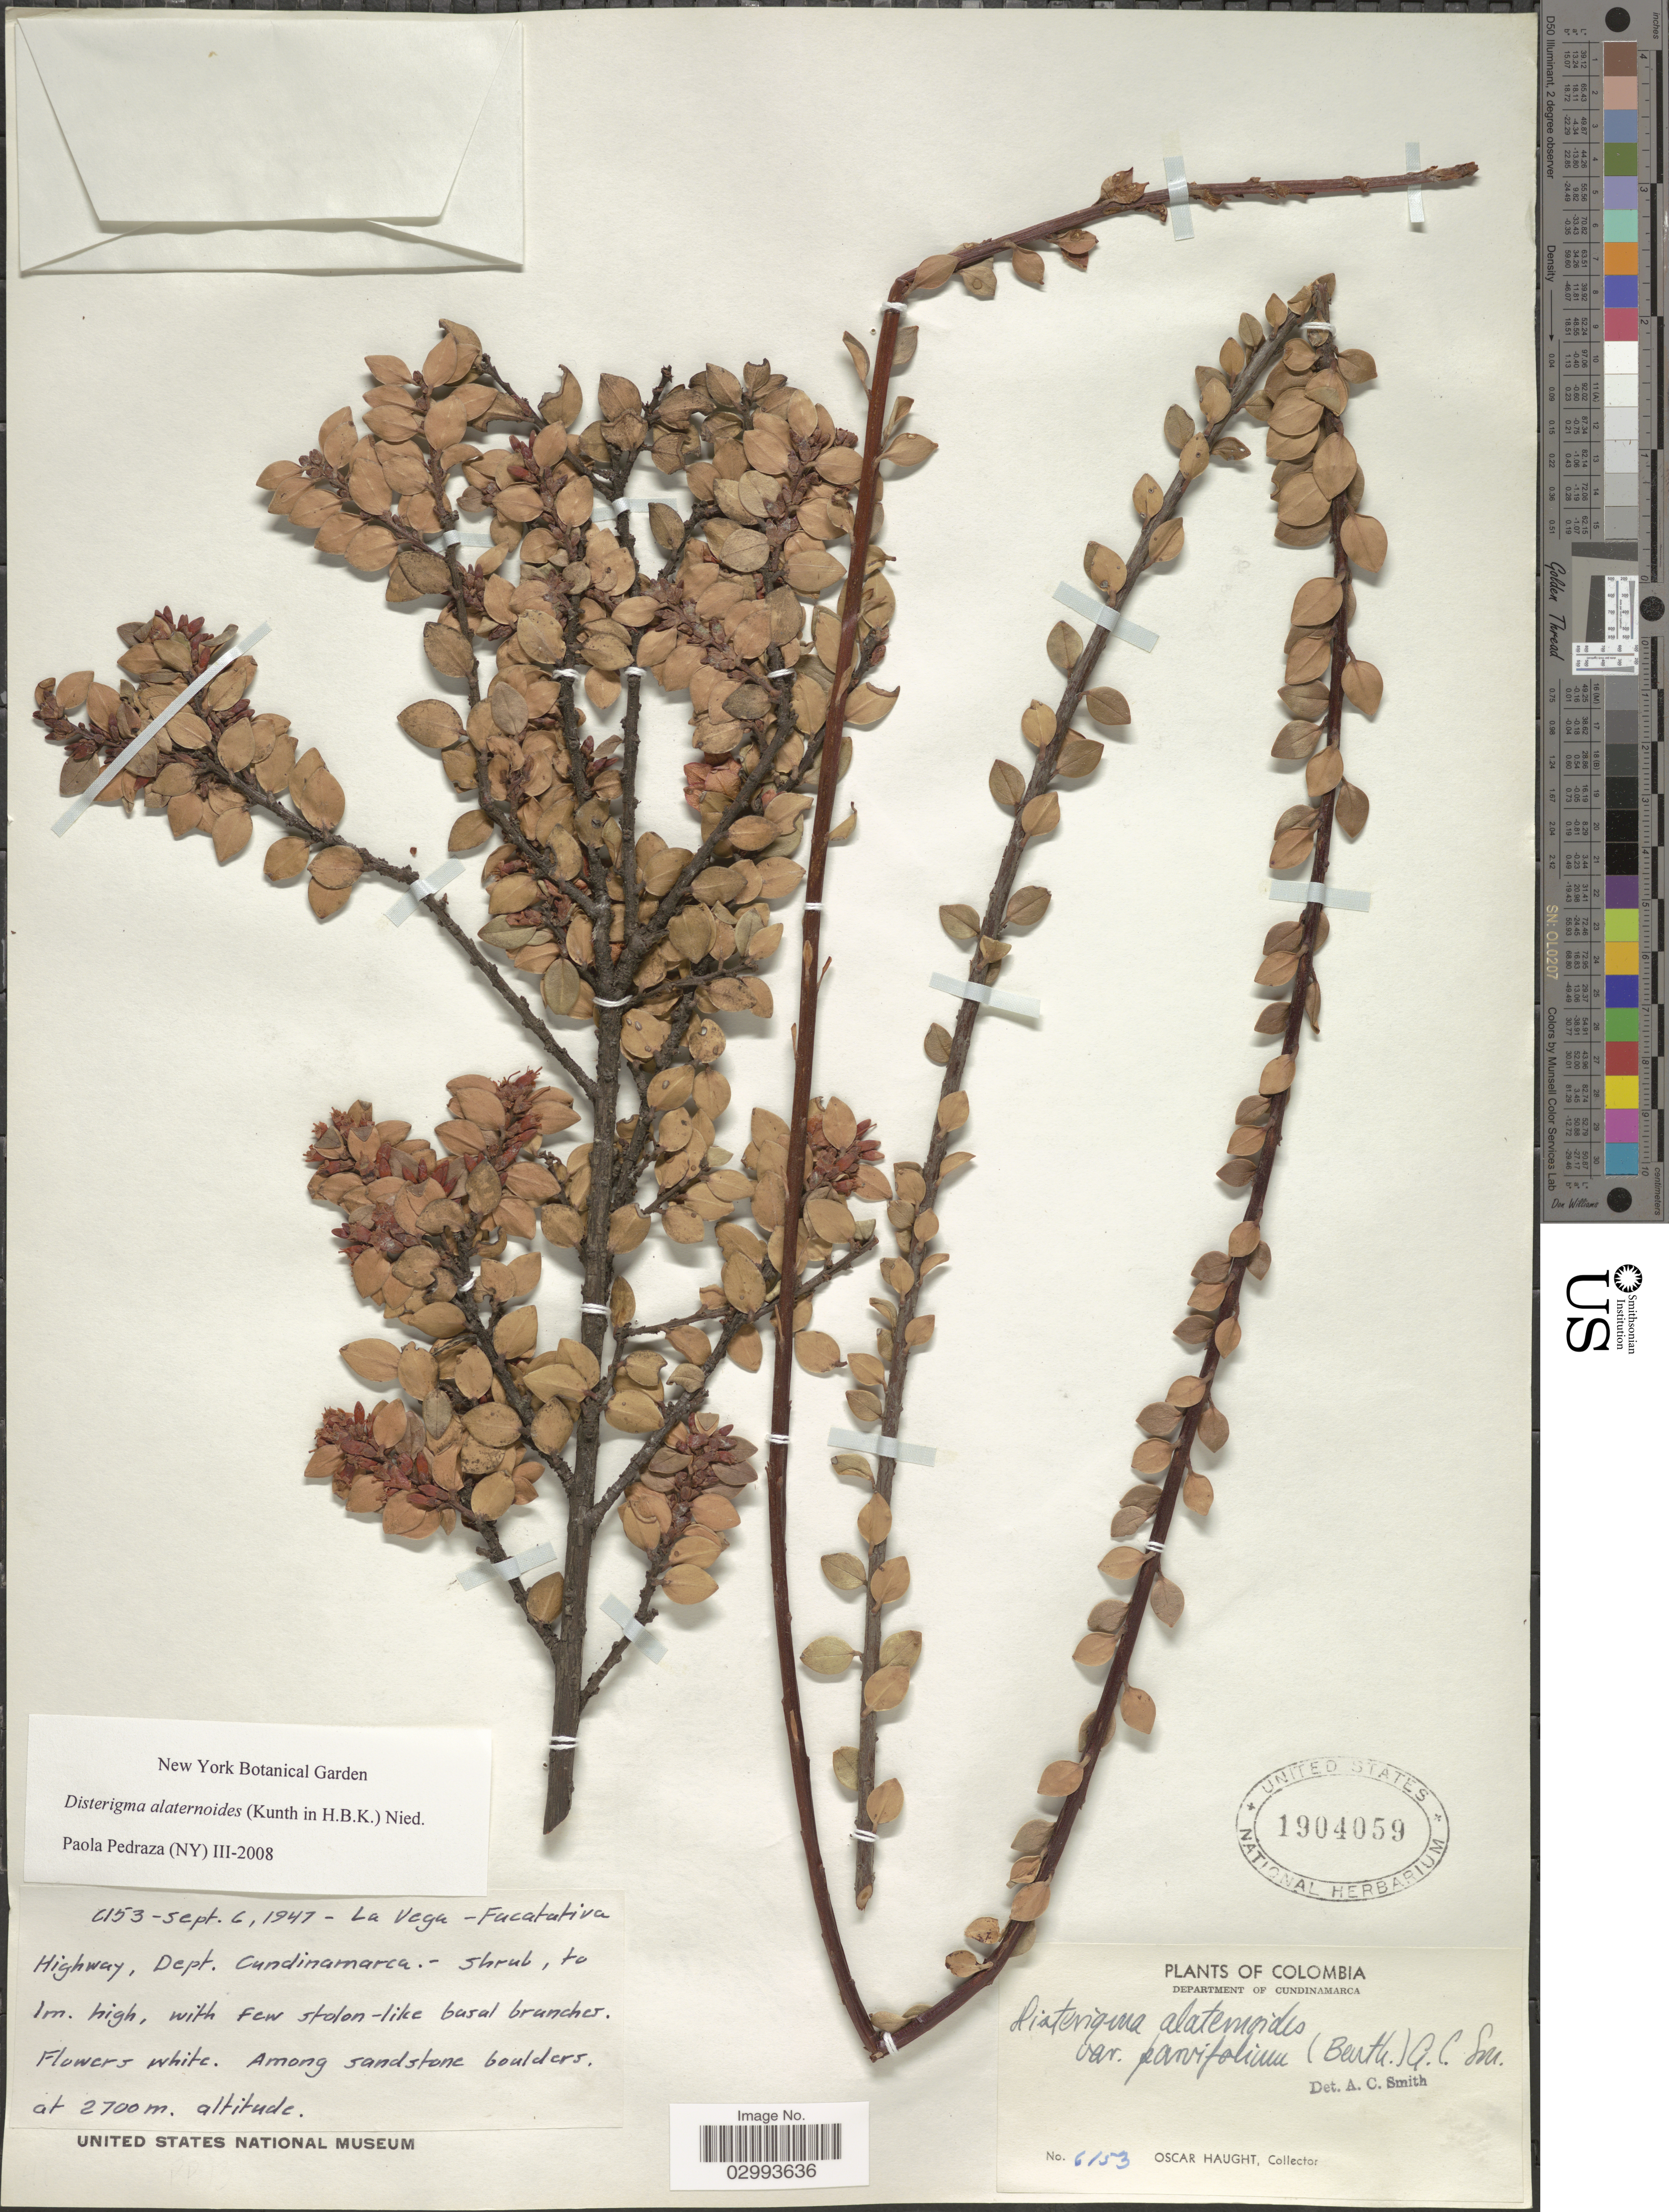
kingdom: Plantae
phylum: Tracheophyta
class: Magnoliopsida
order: Ericales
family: Ericaceae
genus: Disterigma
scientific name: Disterigma alaternoides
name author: (Kunth) Nied.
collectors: O. Haught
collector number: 6153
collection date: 1947-09-06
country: Colombia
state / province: Cundinamarca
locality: La Vega, Fucatativa Highway, Dept. Cundinamarca.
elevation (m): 2700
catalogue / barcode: US 1904059